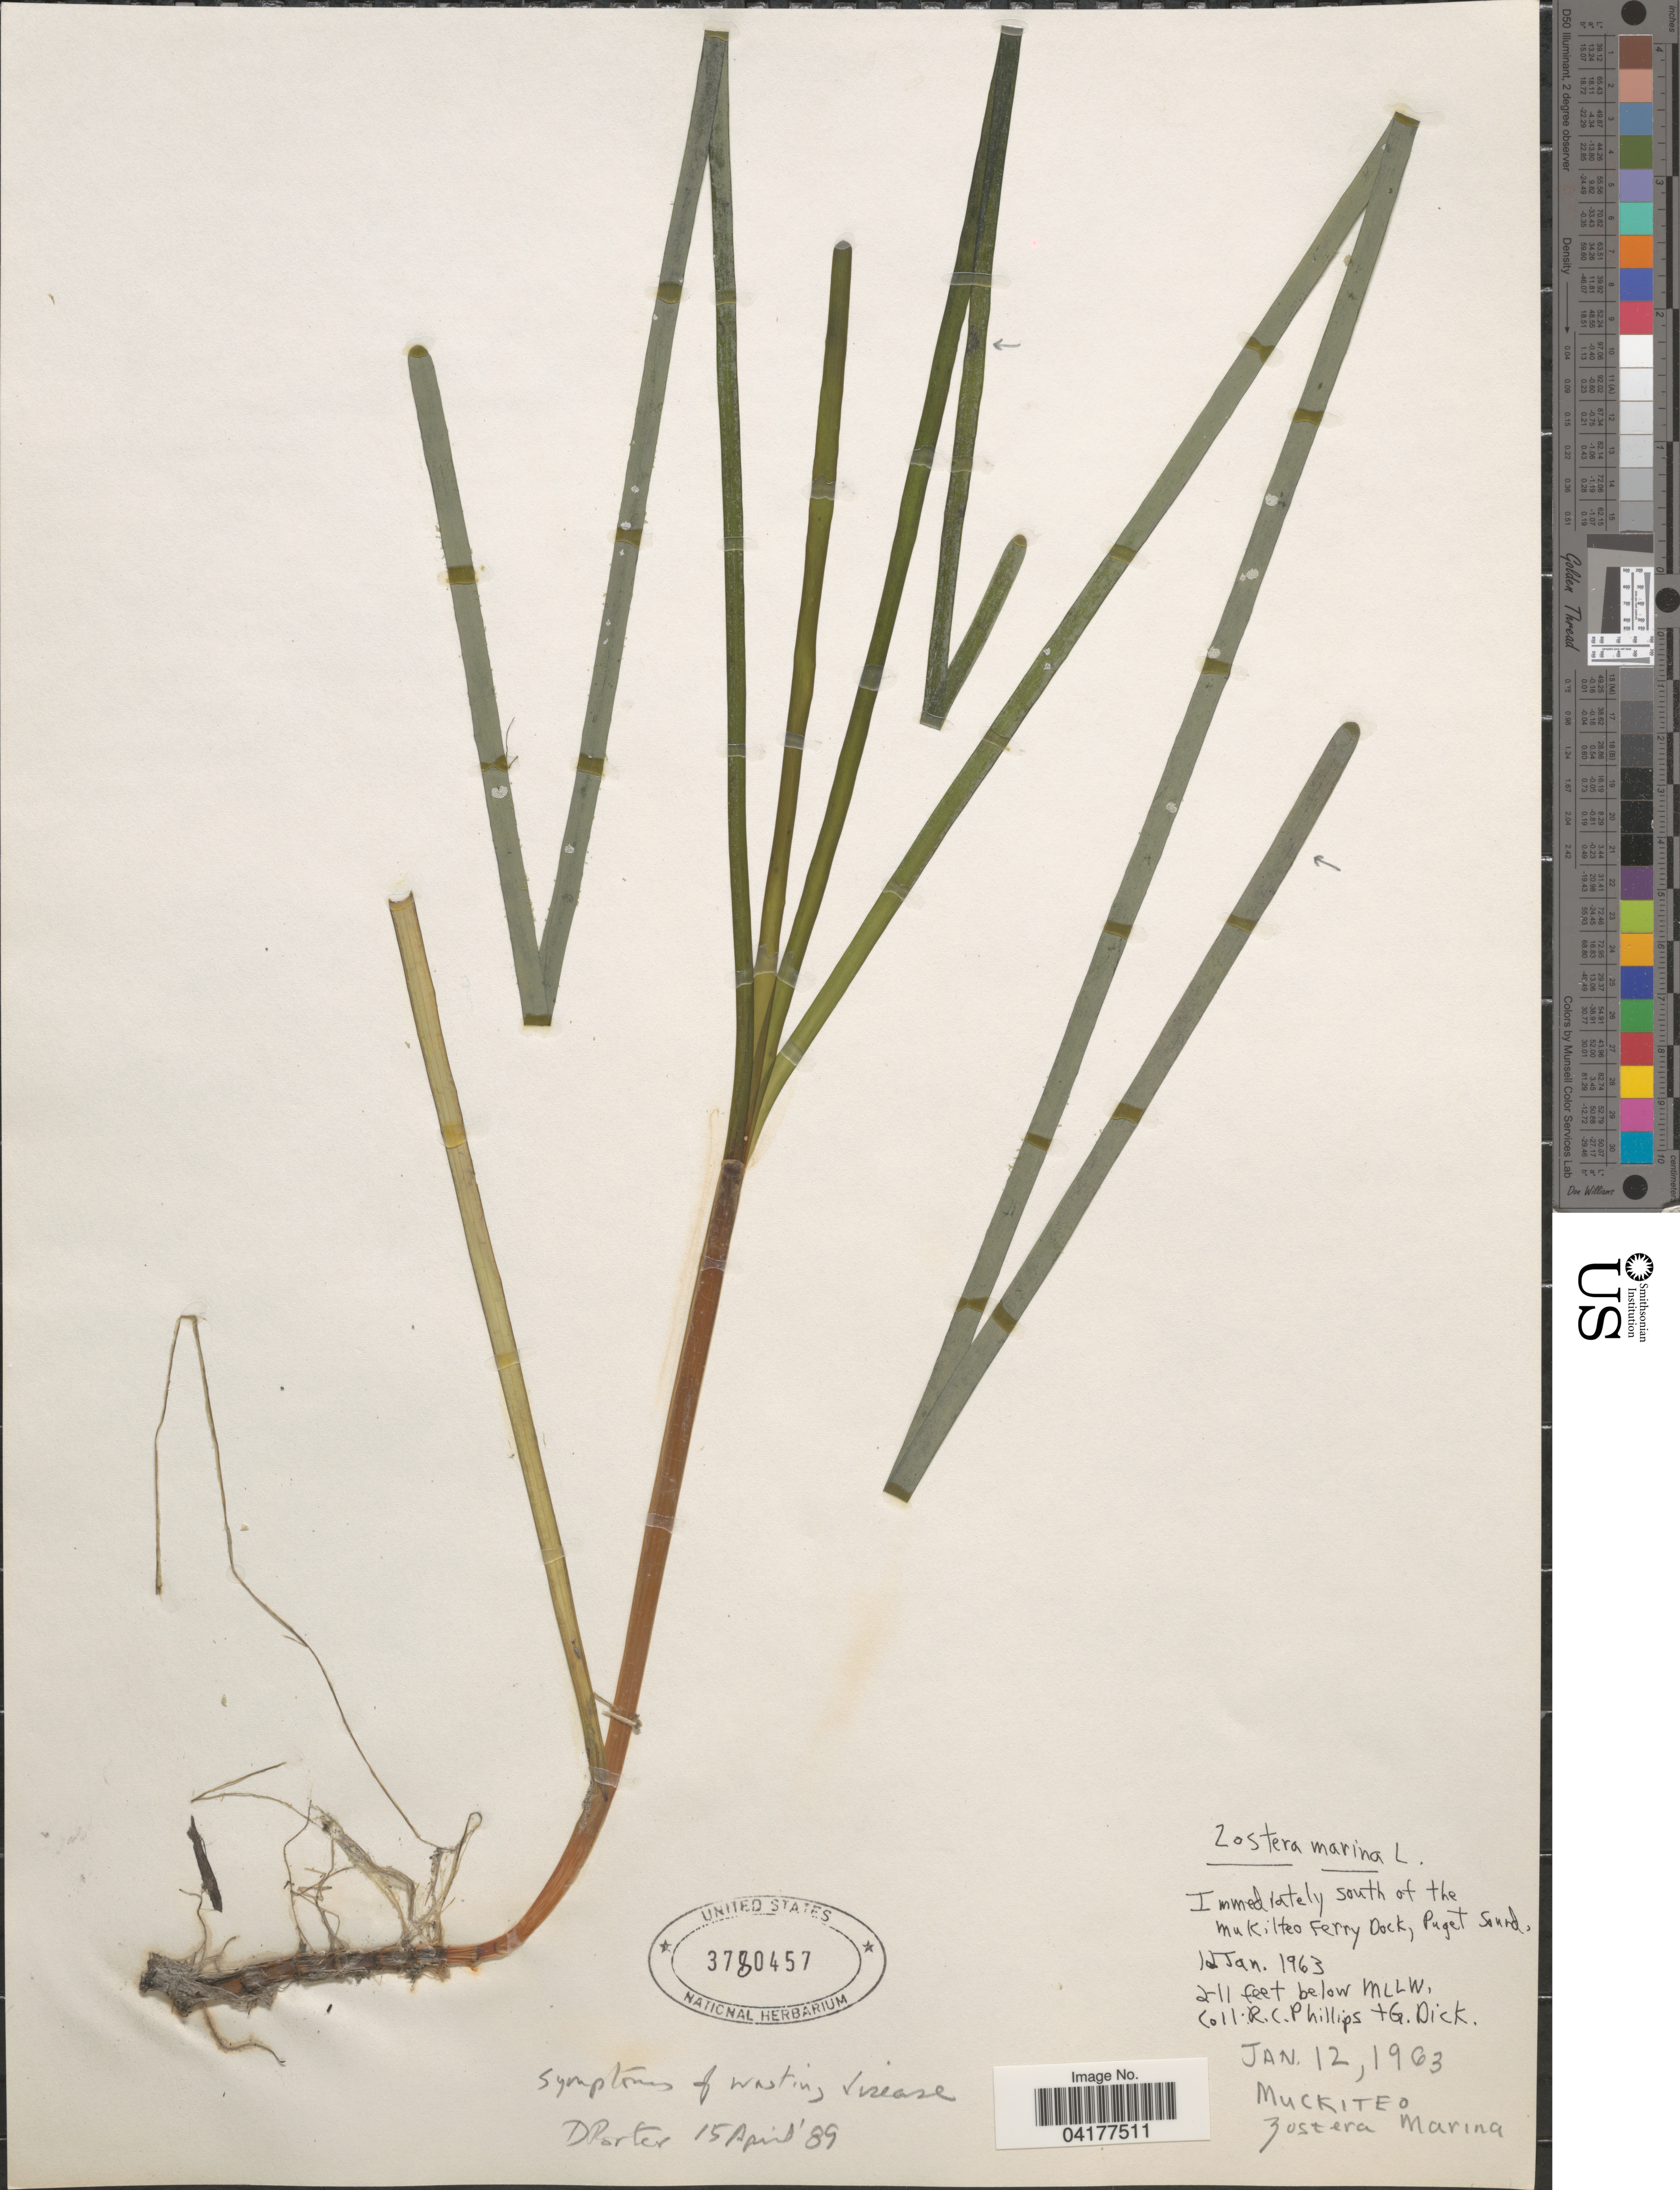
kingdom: Plantae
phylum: Tracheophyta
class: Liliopsida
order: Alismatales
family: Zosteraceae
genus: Zostera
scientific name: Zostera marina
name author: L.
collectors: R. C. Phillips & G. Dick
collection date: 1963-01-12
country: United States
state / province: Washington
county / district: King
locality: Immediately south of the Mukilteo Ferry Dock, Puget Sound. 2-11 feet below MLLW. Muckiteo.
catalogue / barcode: US 3780457